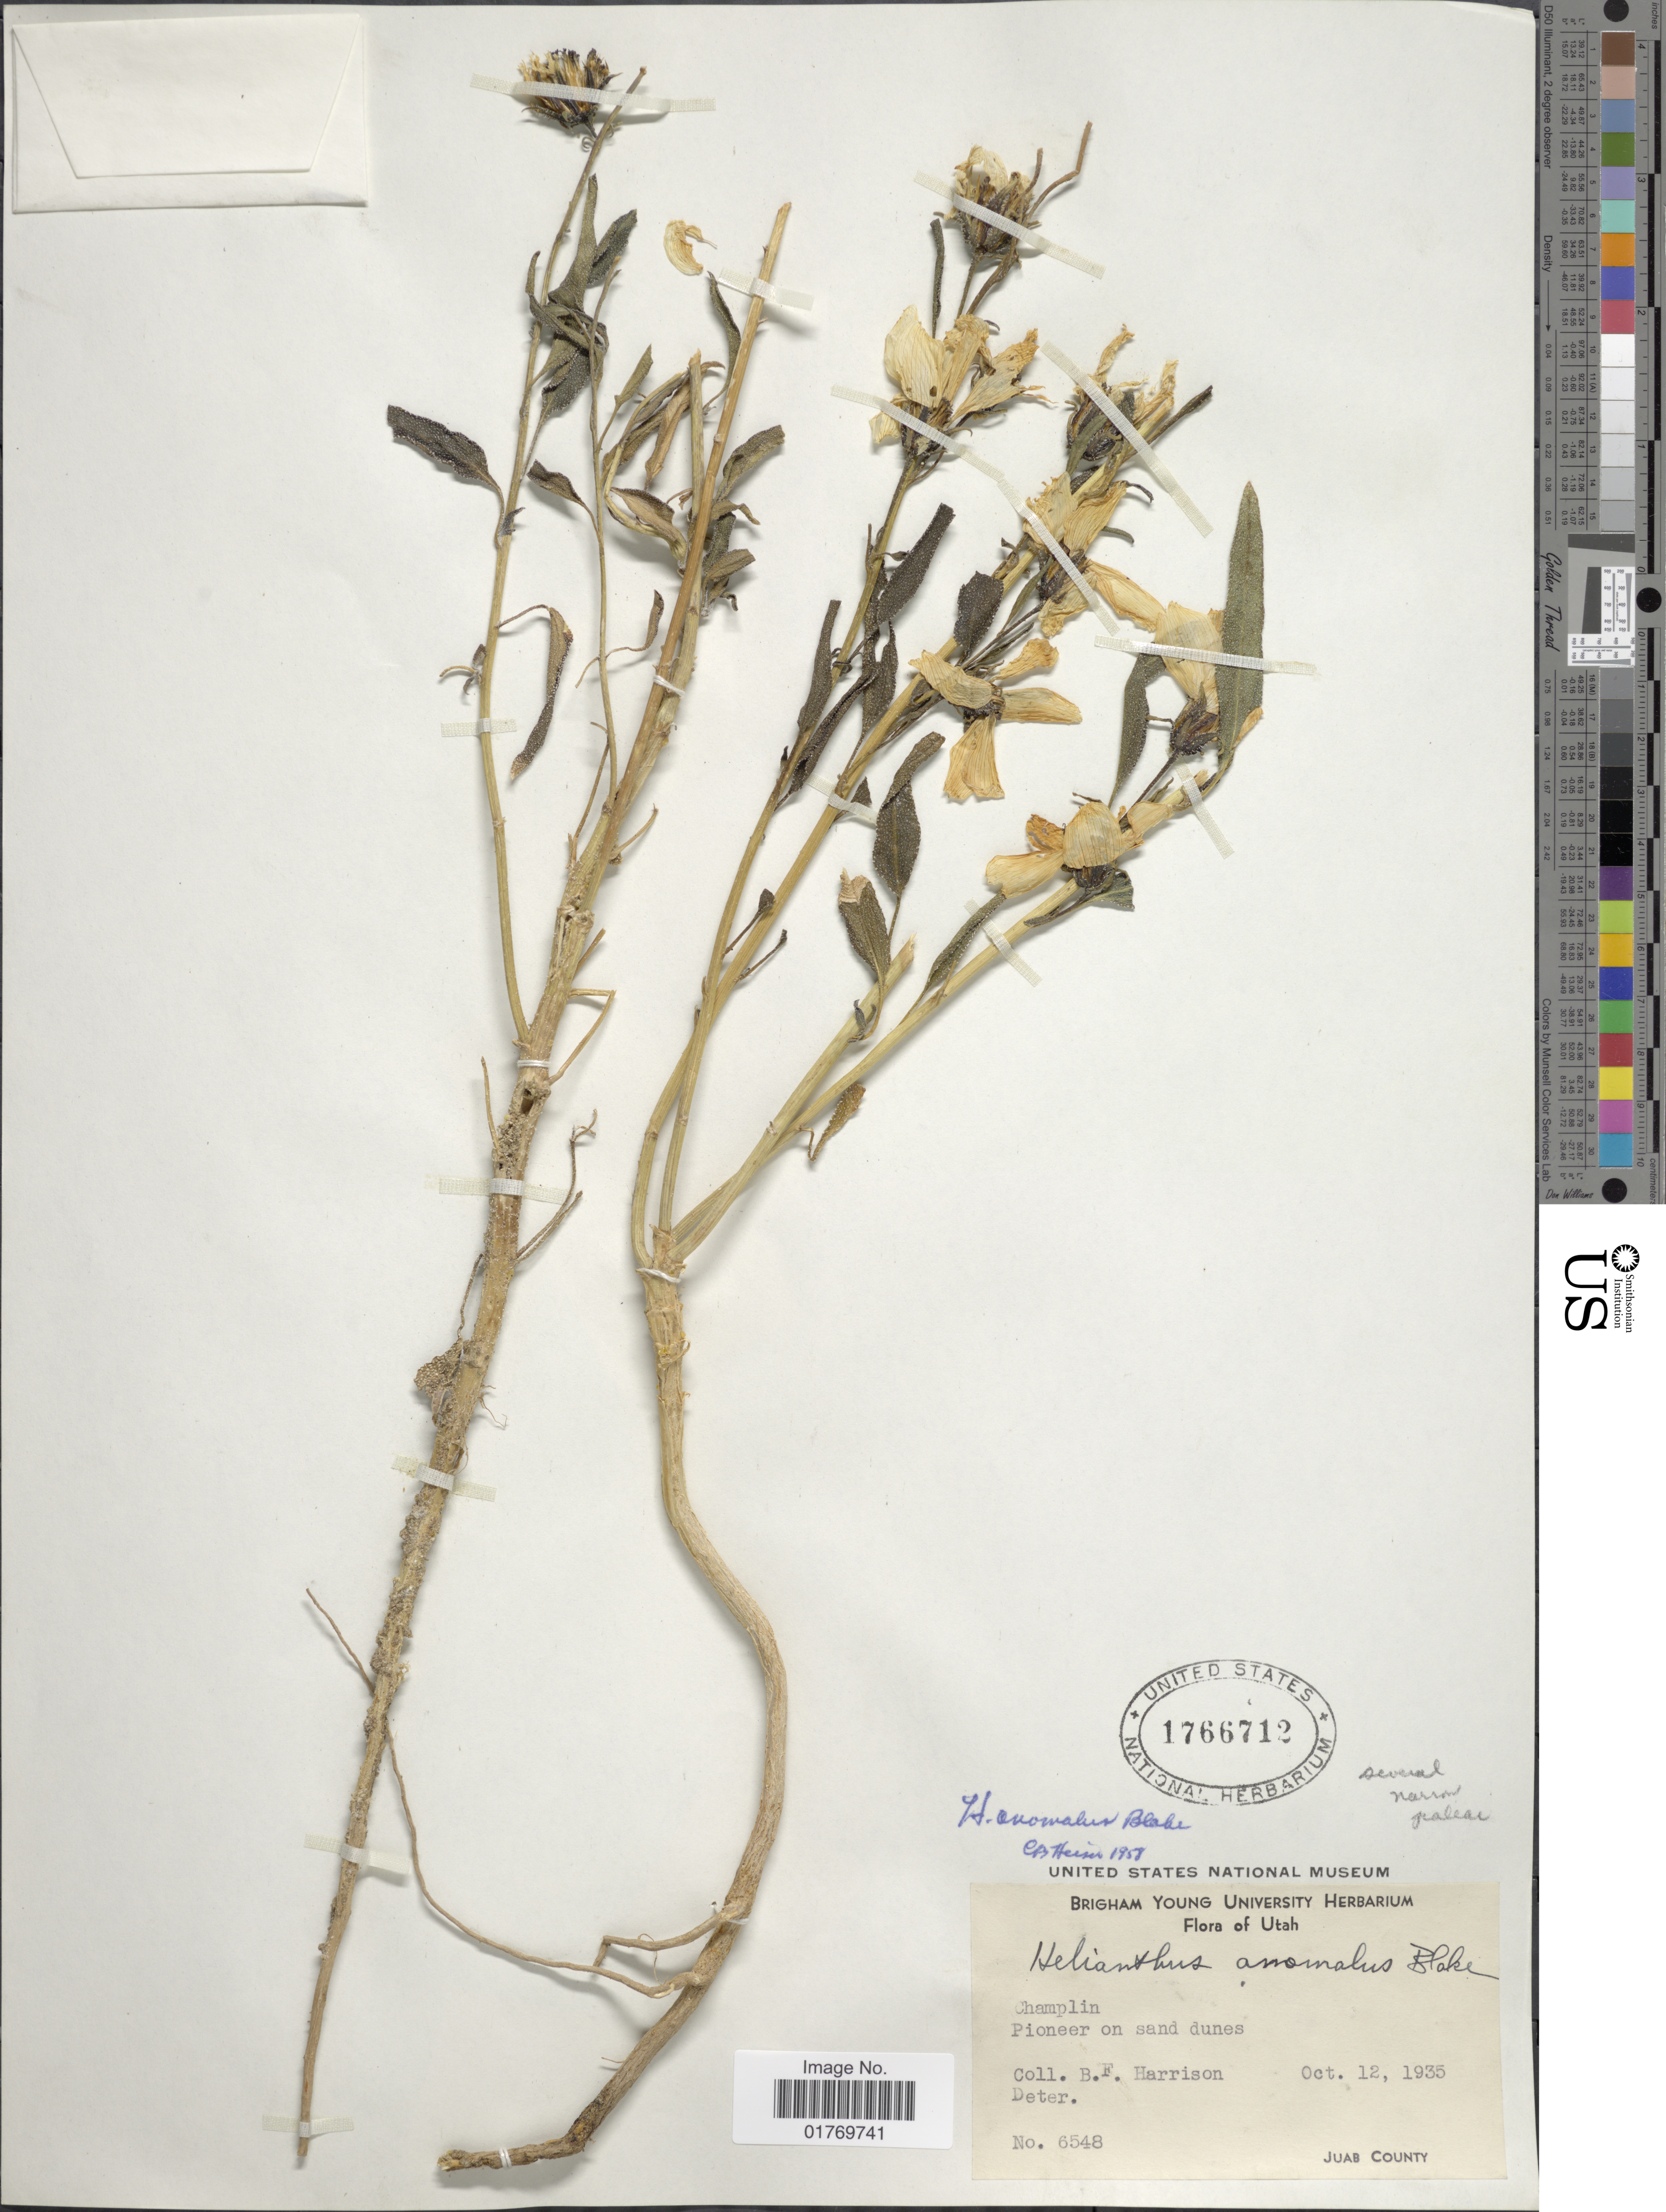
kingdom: Plantae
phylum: Tracheophyta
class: Magnoliopsida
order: Asterales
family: Asteraceae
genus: Helianthus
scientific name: Helianthus anomalus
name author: S.F. Blake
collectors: B. F. Harrison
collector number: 6548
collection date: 1935-10-12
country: United States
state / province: Utah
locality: Champlin, Pioneer on sand dunes, Juab County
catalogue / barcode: US 1766712